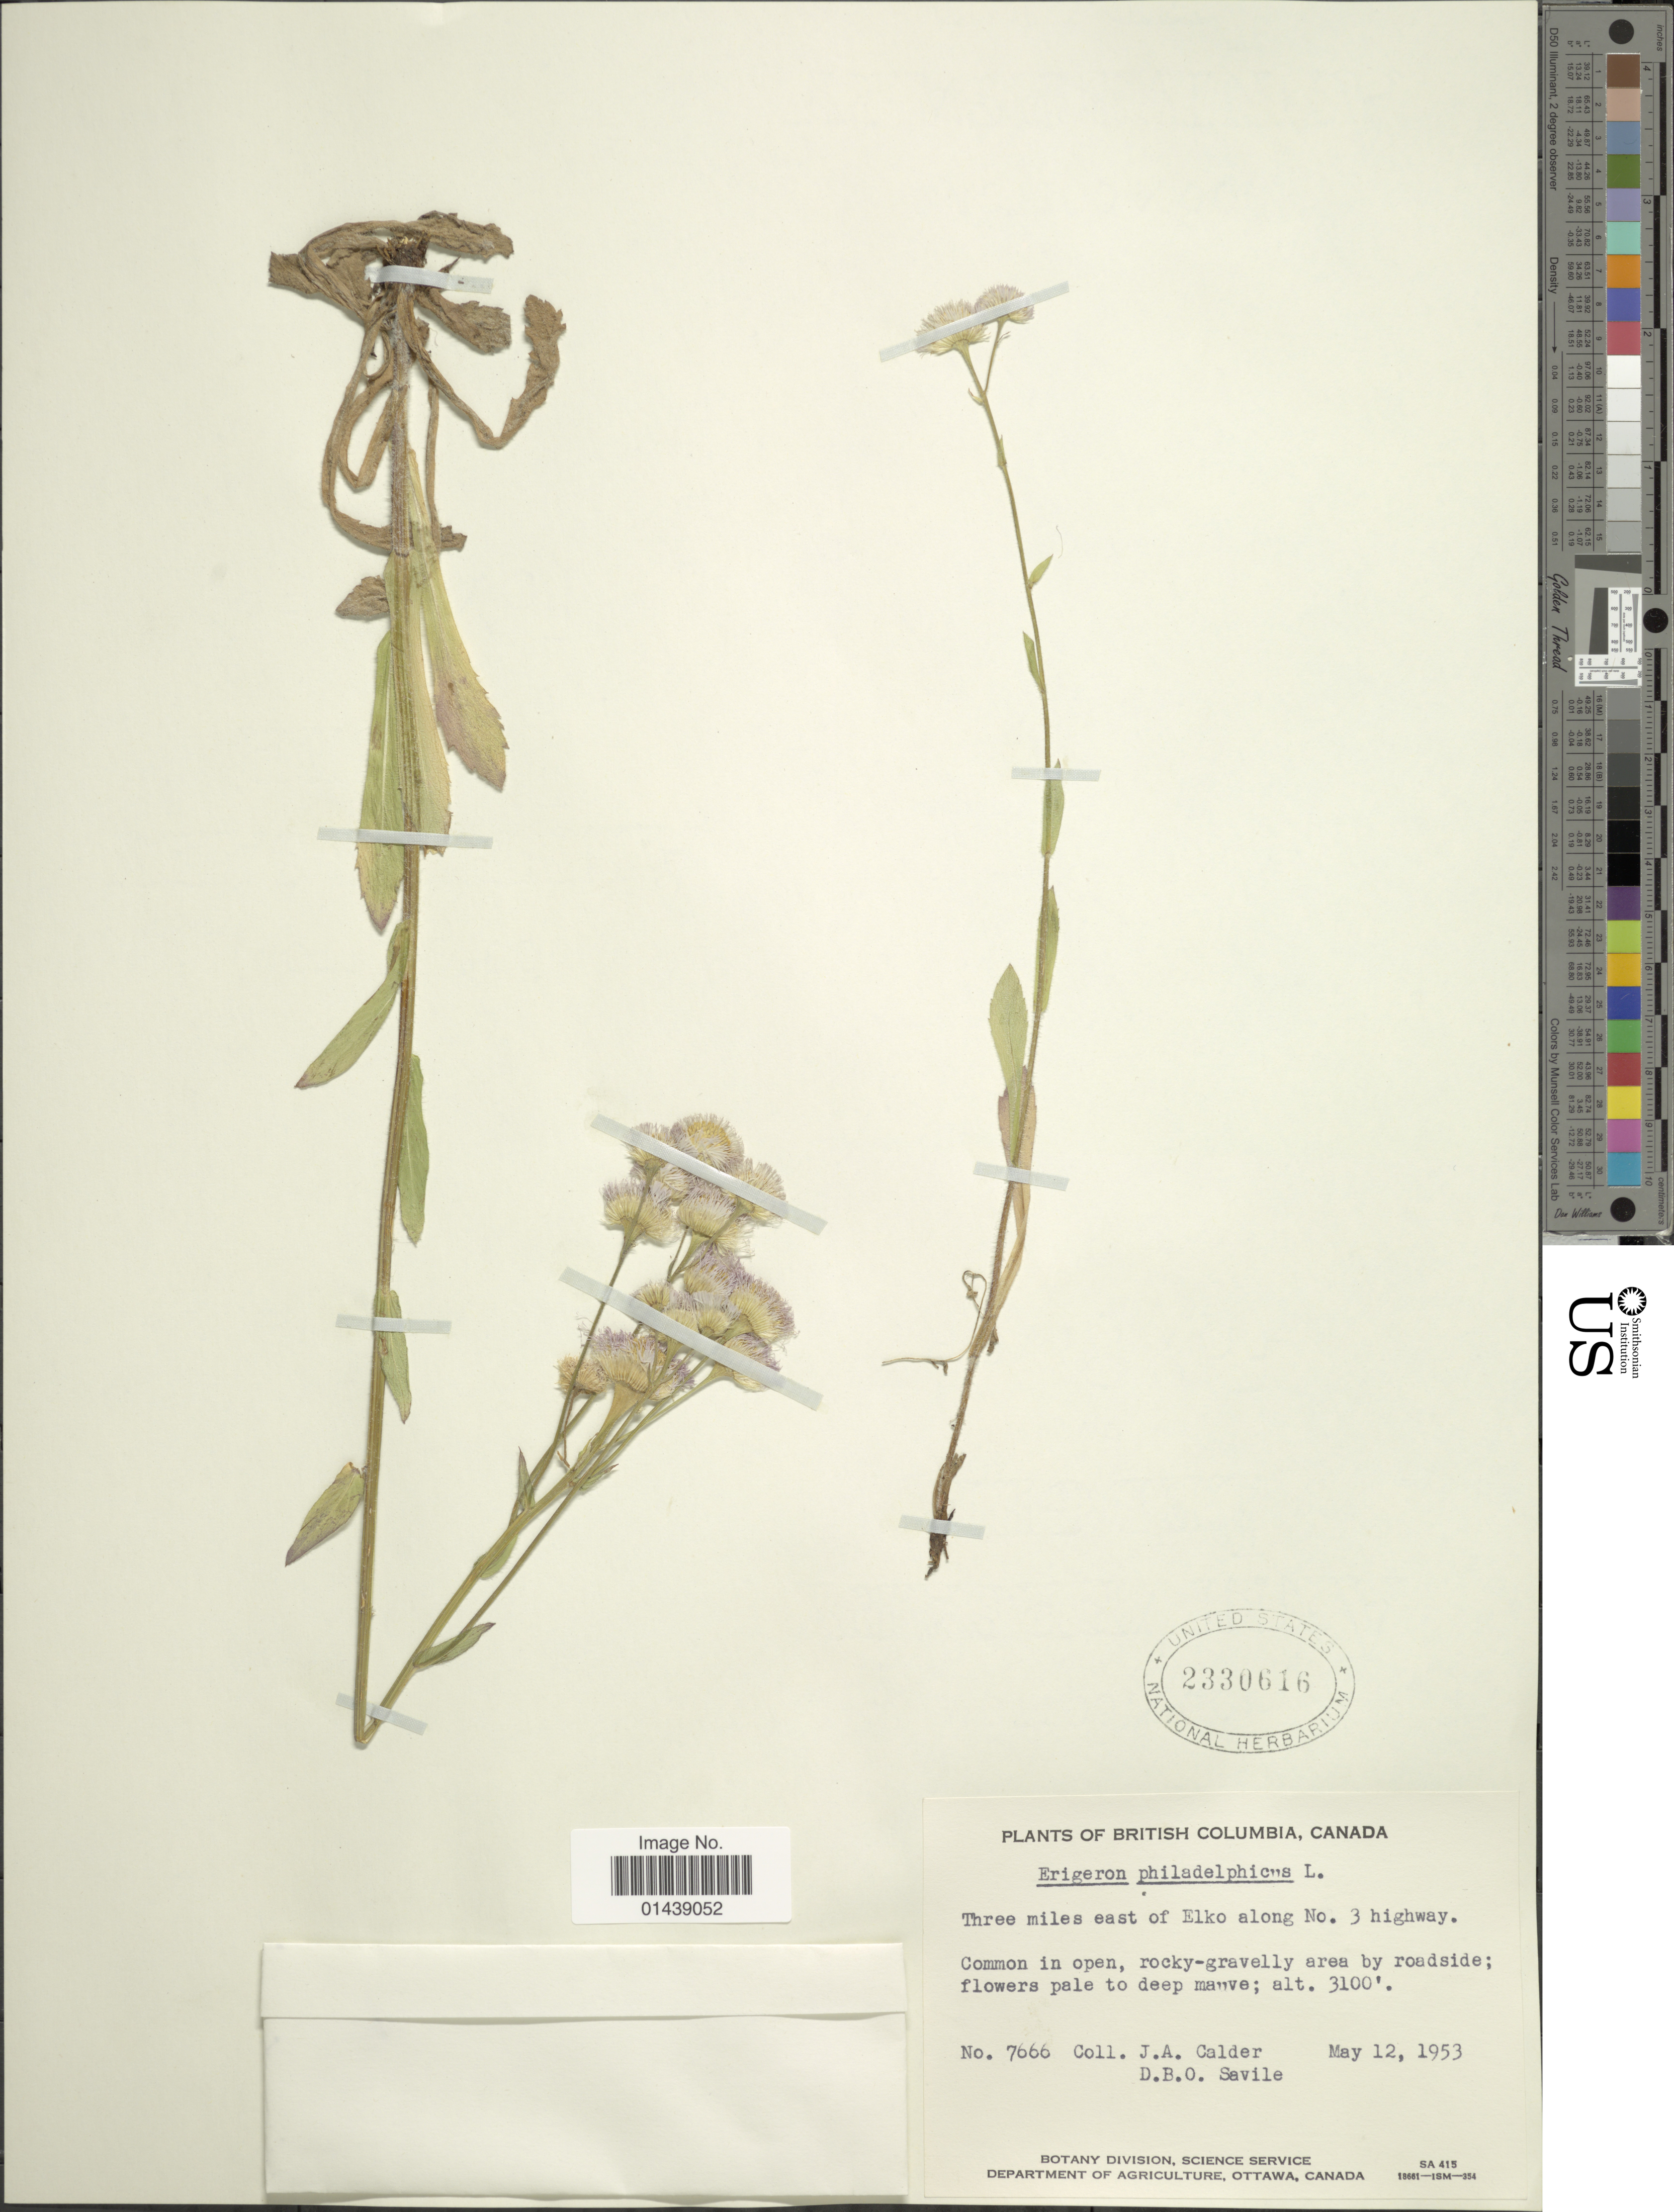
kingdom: Plantae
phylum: Tracheophyta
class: Magnoliopsida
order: Asterales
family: Asteraceae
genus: Erigeron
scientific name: Erigeron philadelphicus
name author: L.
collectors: J. A. Calder & D. Savile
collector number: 7666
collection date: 1953-05-12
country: Canada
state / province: British Columbia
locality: Three miles east of Elko along No. 3 highway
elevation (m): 945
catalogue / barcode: US 2330616